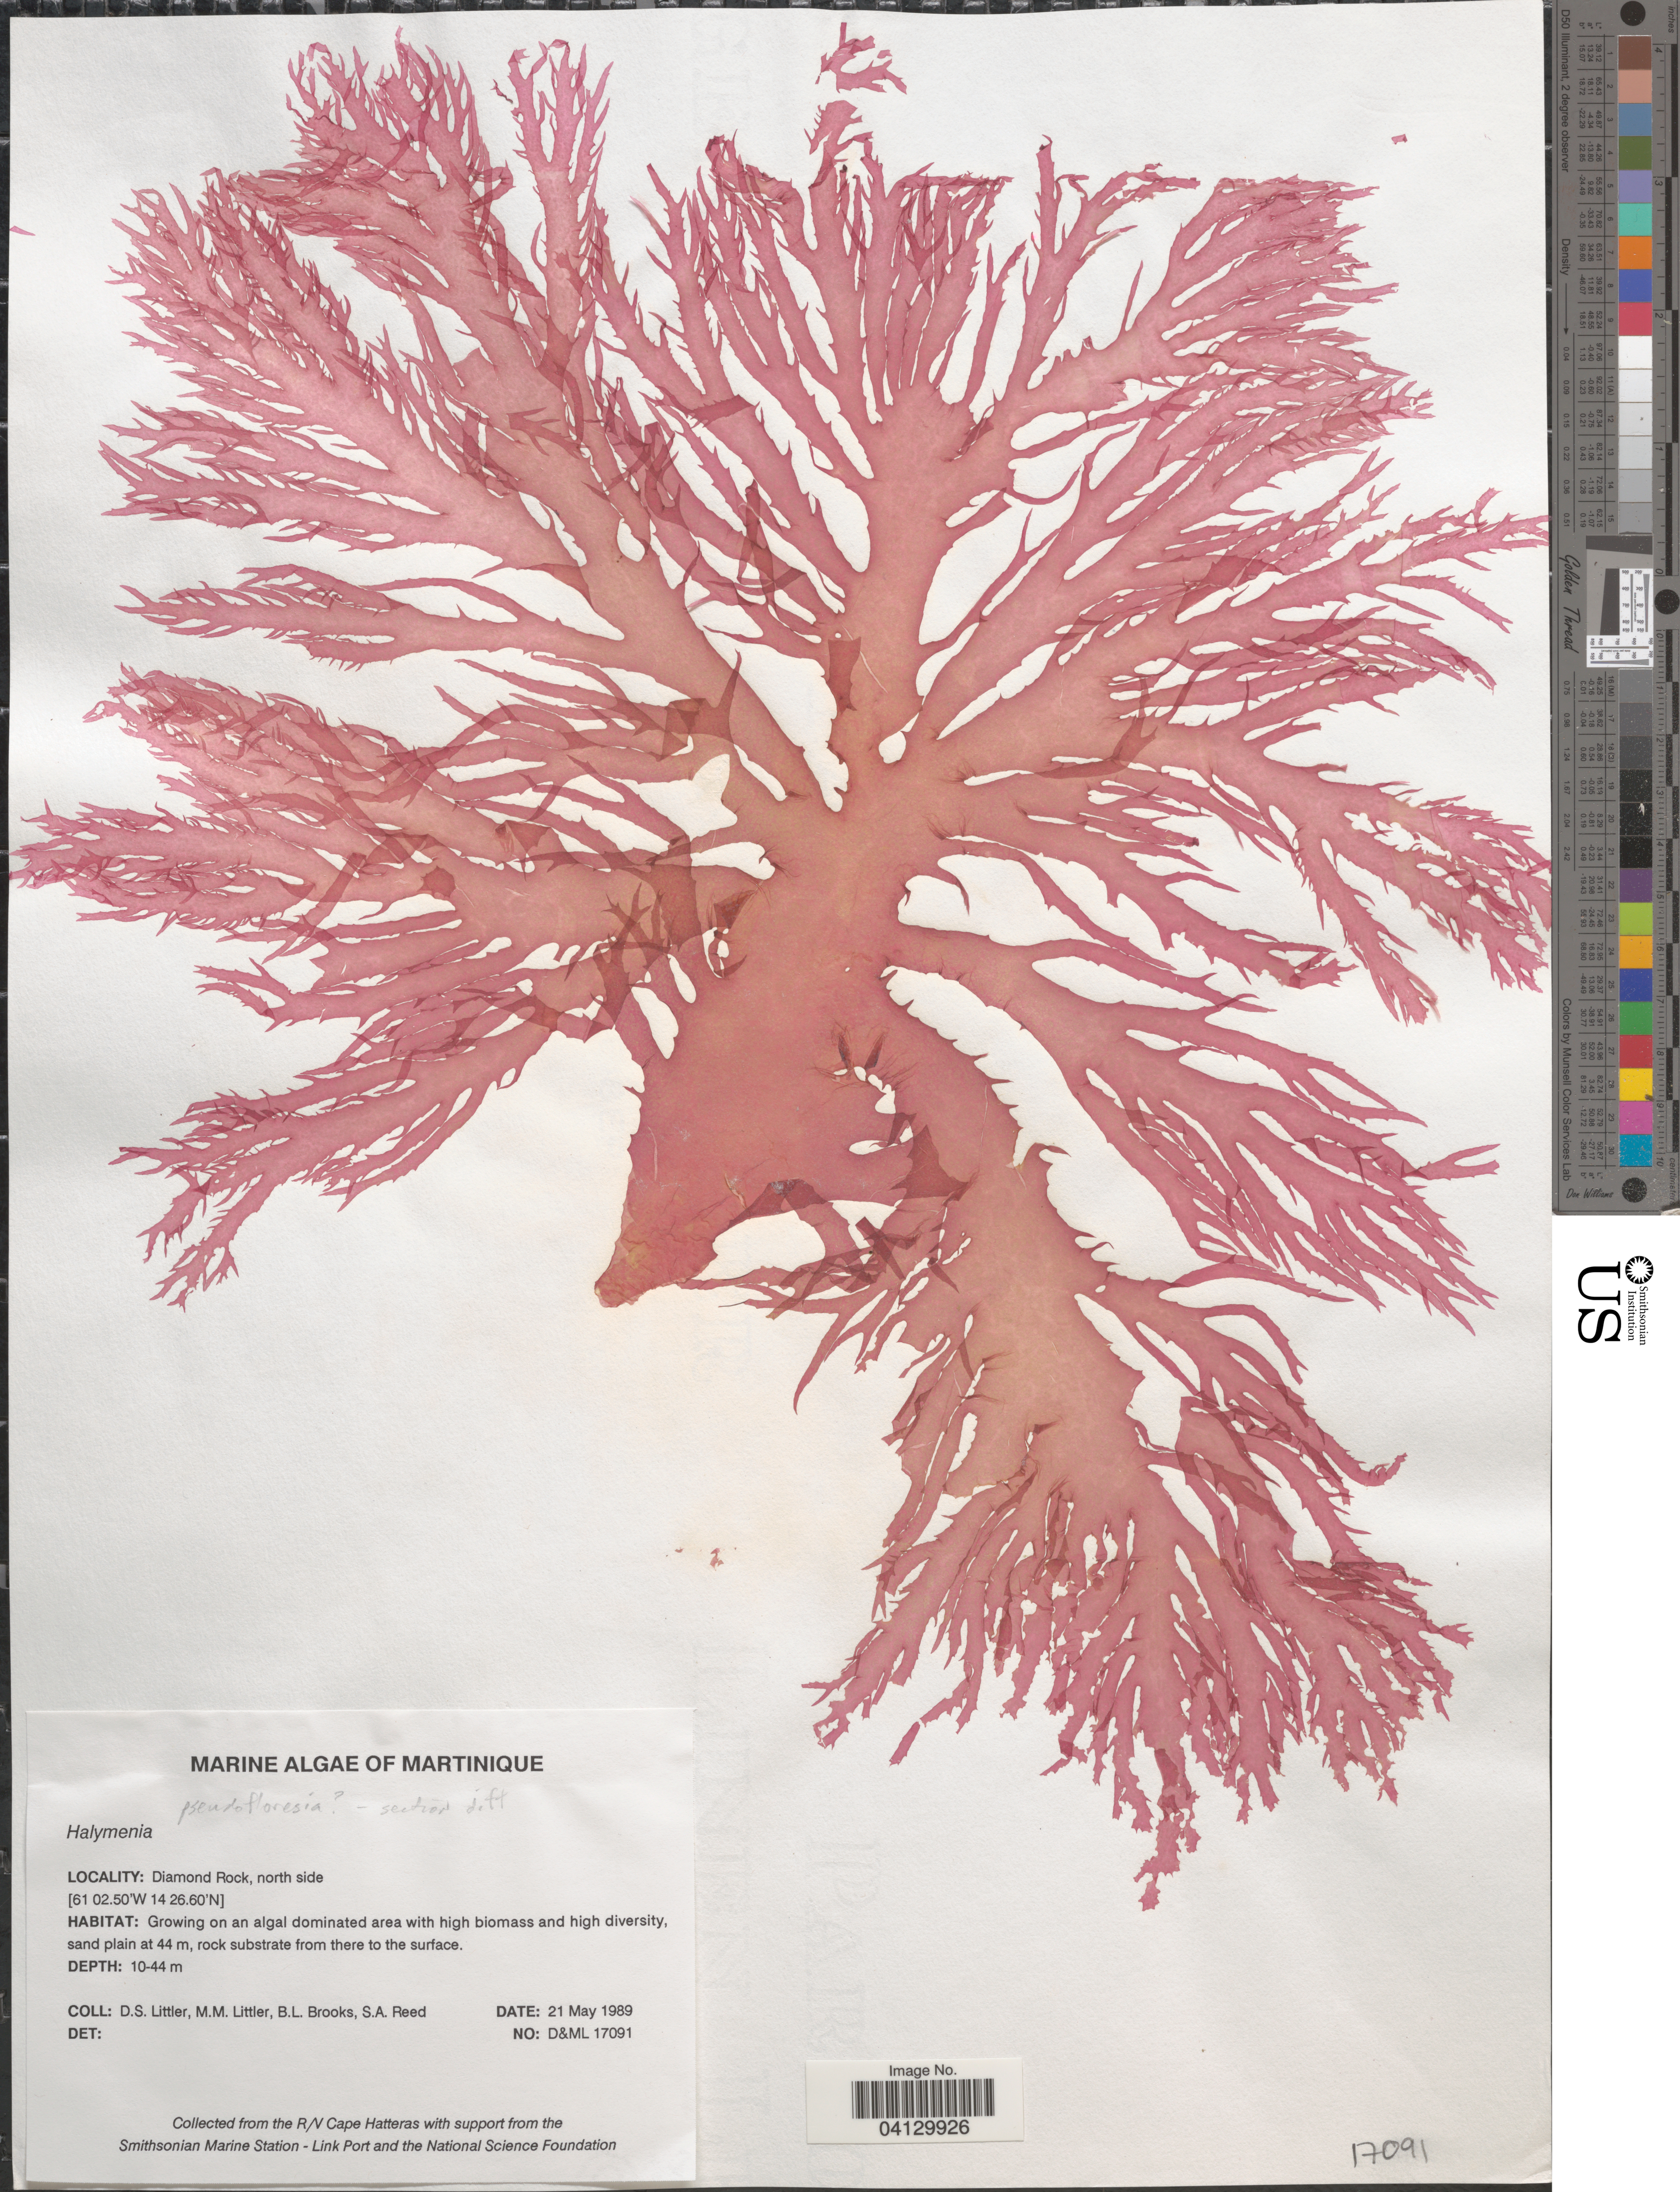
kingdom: Plantae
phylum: Rhodophyta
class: Florideophyceae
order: Halymeniales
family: Halymeniaceae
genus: Halymenia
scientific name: Halymenia pseudofloresia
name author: Collins & M. Howe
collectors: D. S. Littler, B. Brooks & S. Reed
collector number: D&ML17091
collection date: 1989-05-21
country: Martinique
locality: Diamond Rock, north side.